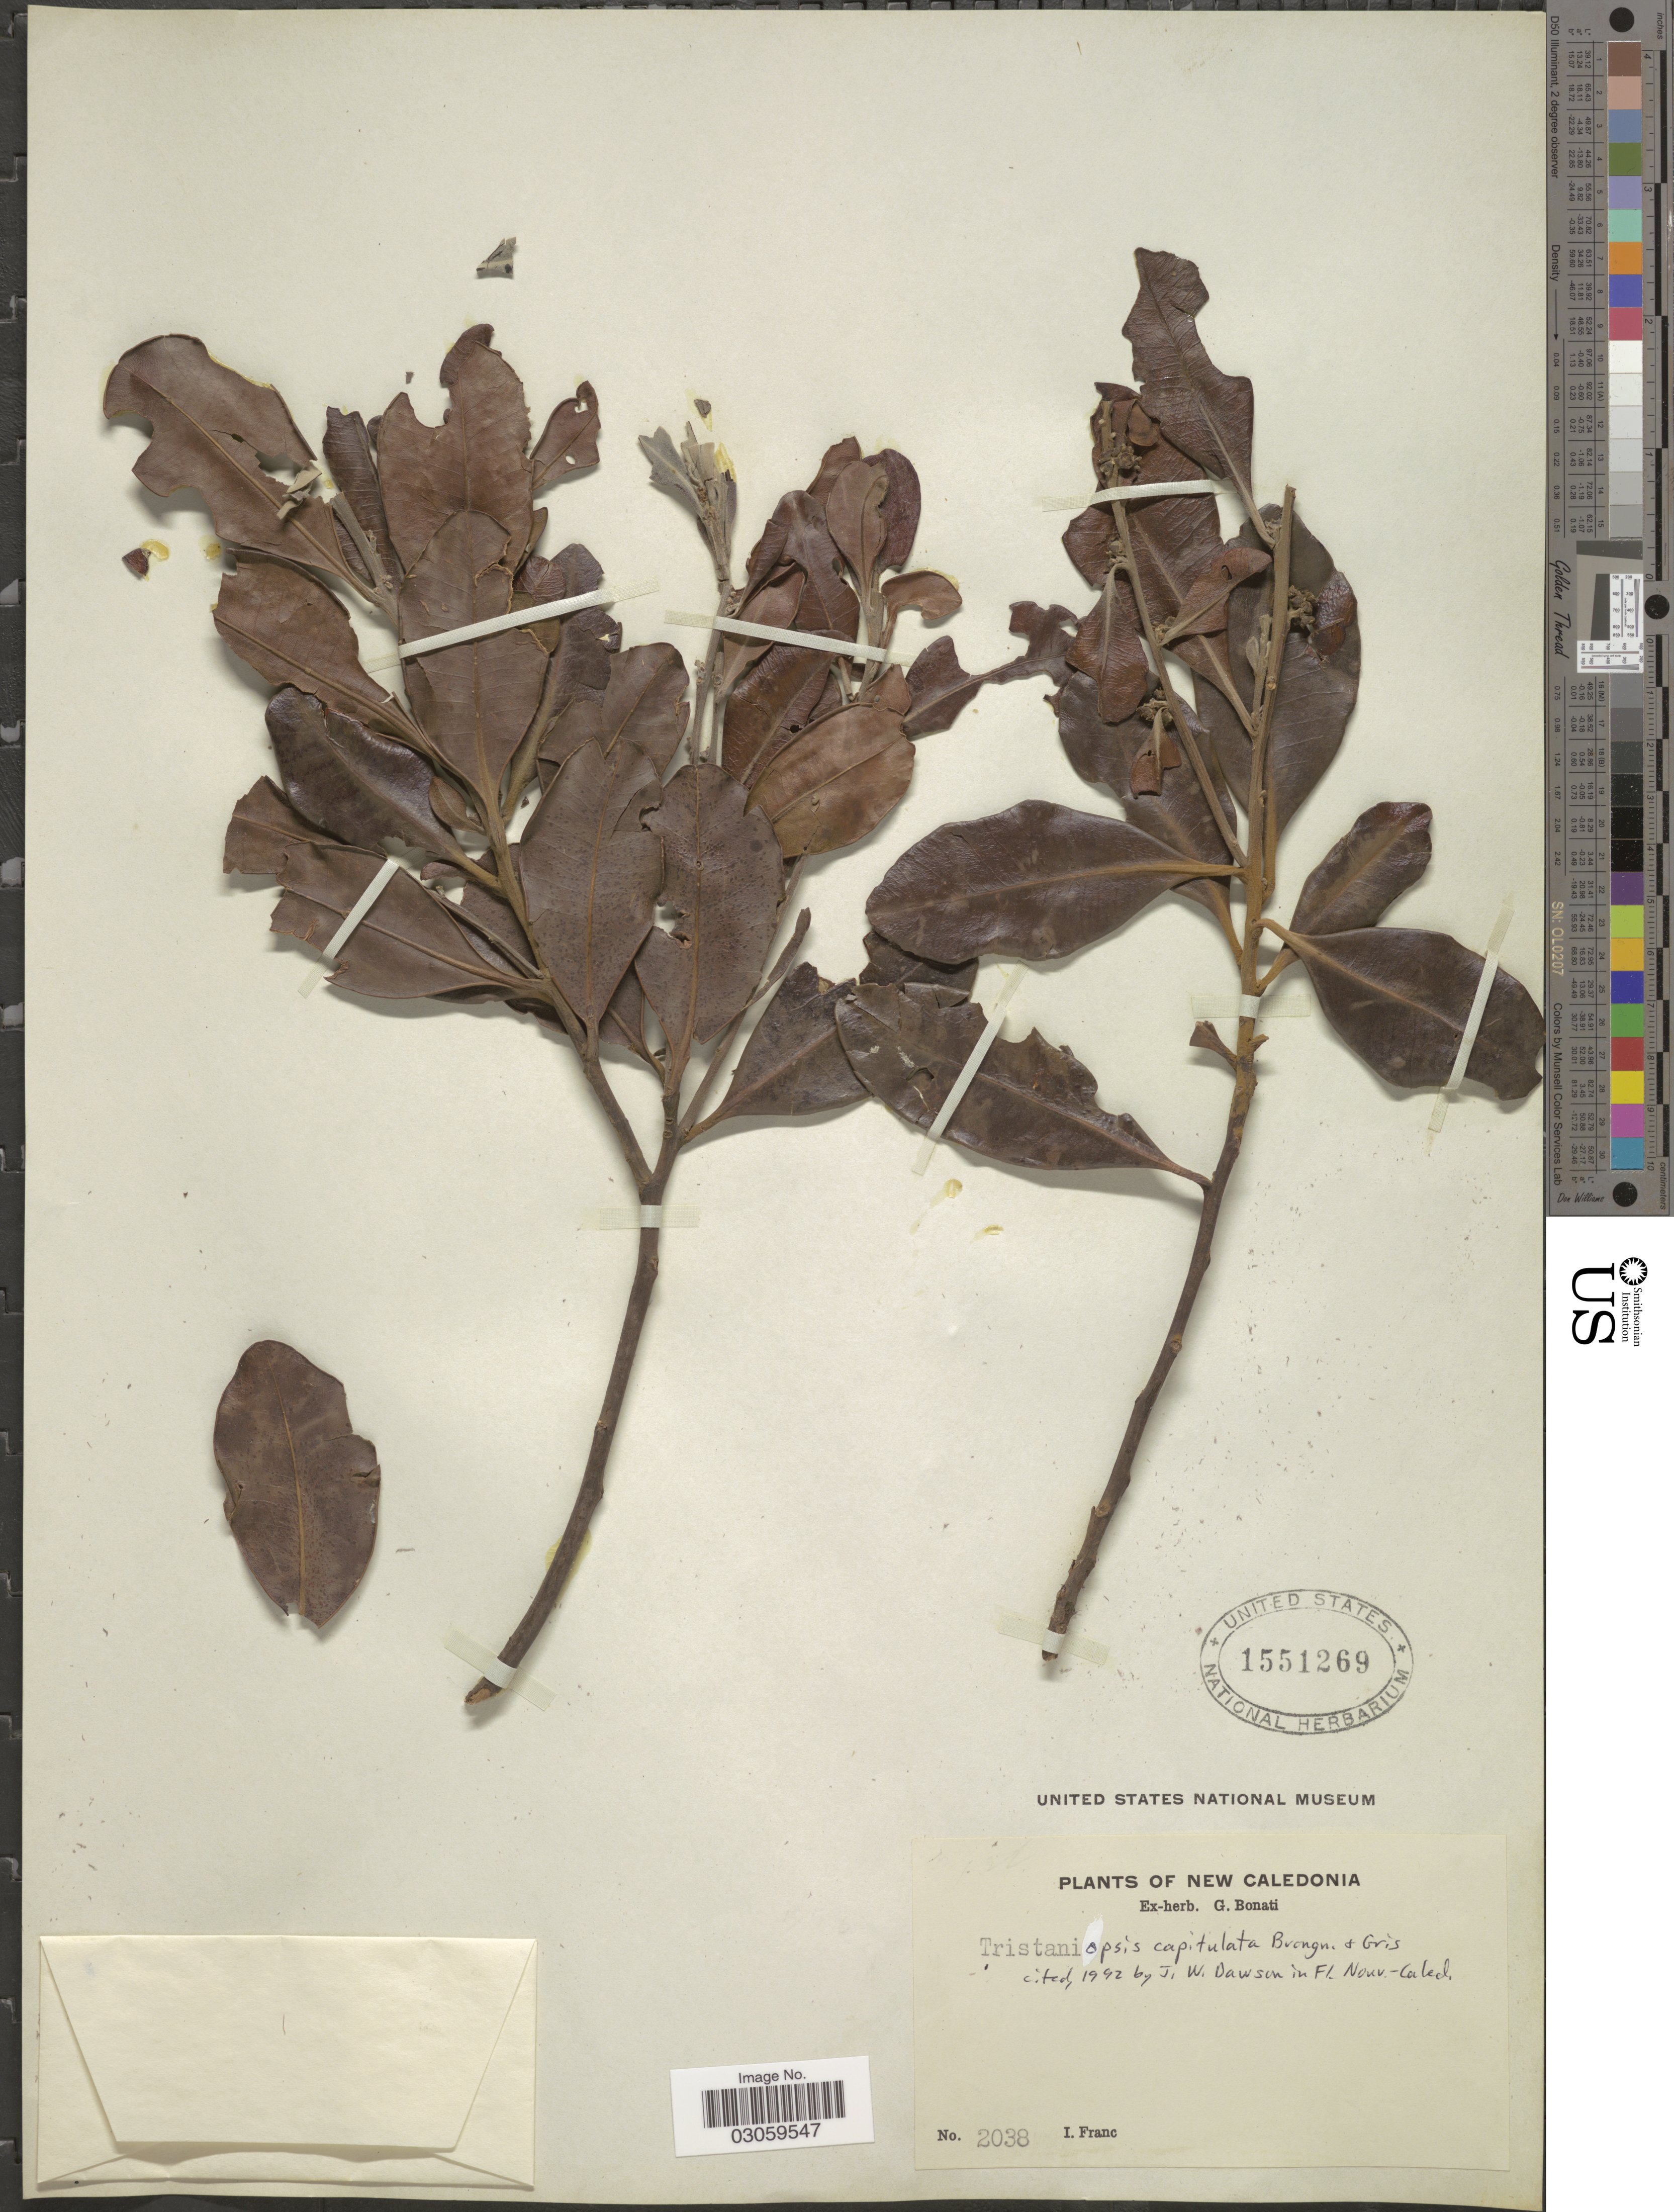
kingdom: Plantae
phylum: Tracheophyta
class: Magnoliopsida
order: Myrtales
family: Myrtaceae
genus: Tristaniopsis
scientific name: Tristaniopsis capitulata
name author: Brongn. & Gris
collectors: I. Franc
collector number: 2038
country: New Caledonia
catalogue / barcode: US 1551269